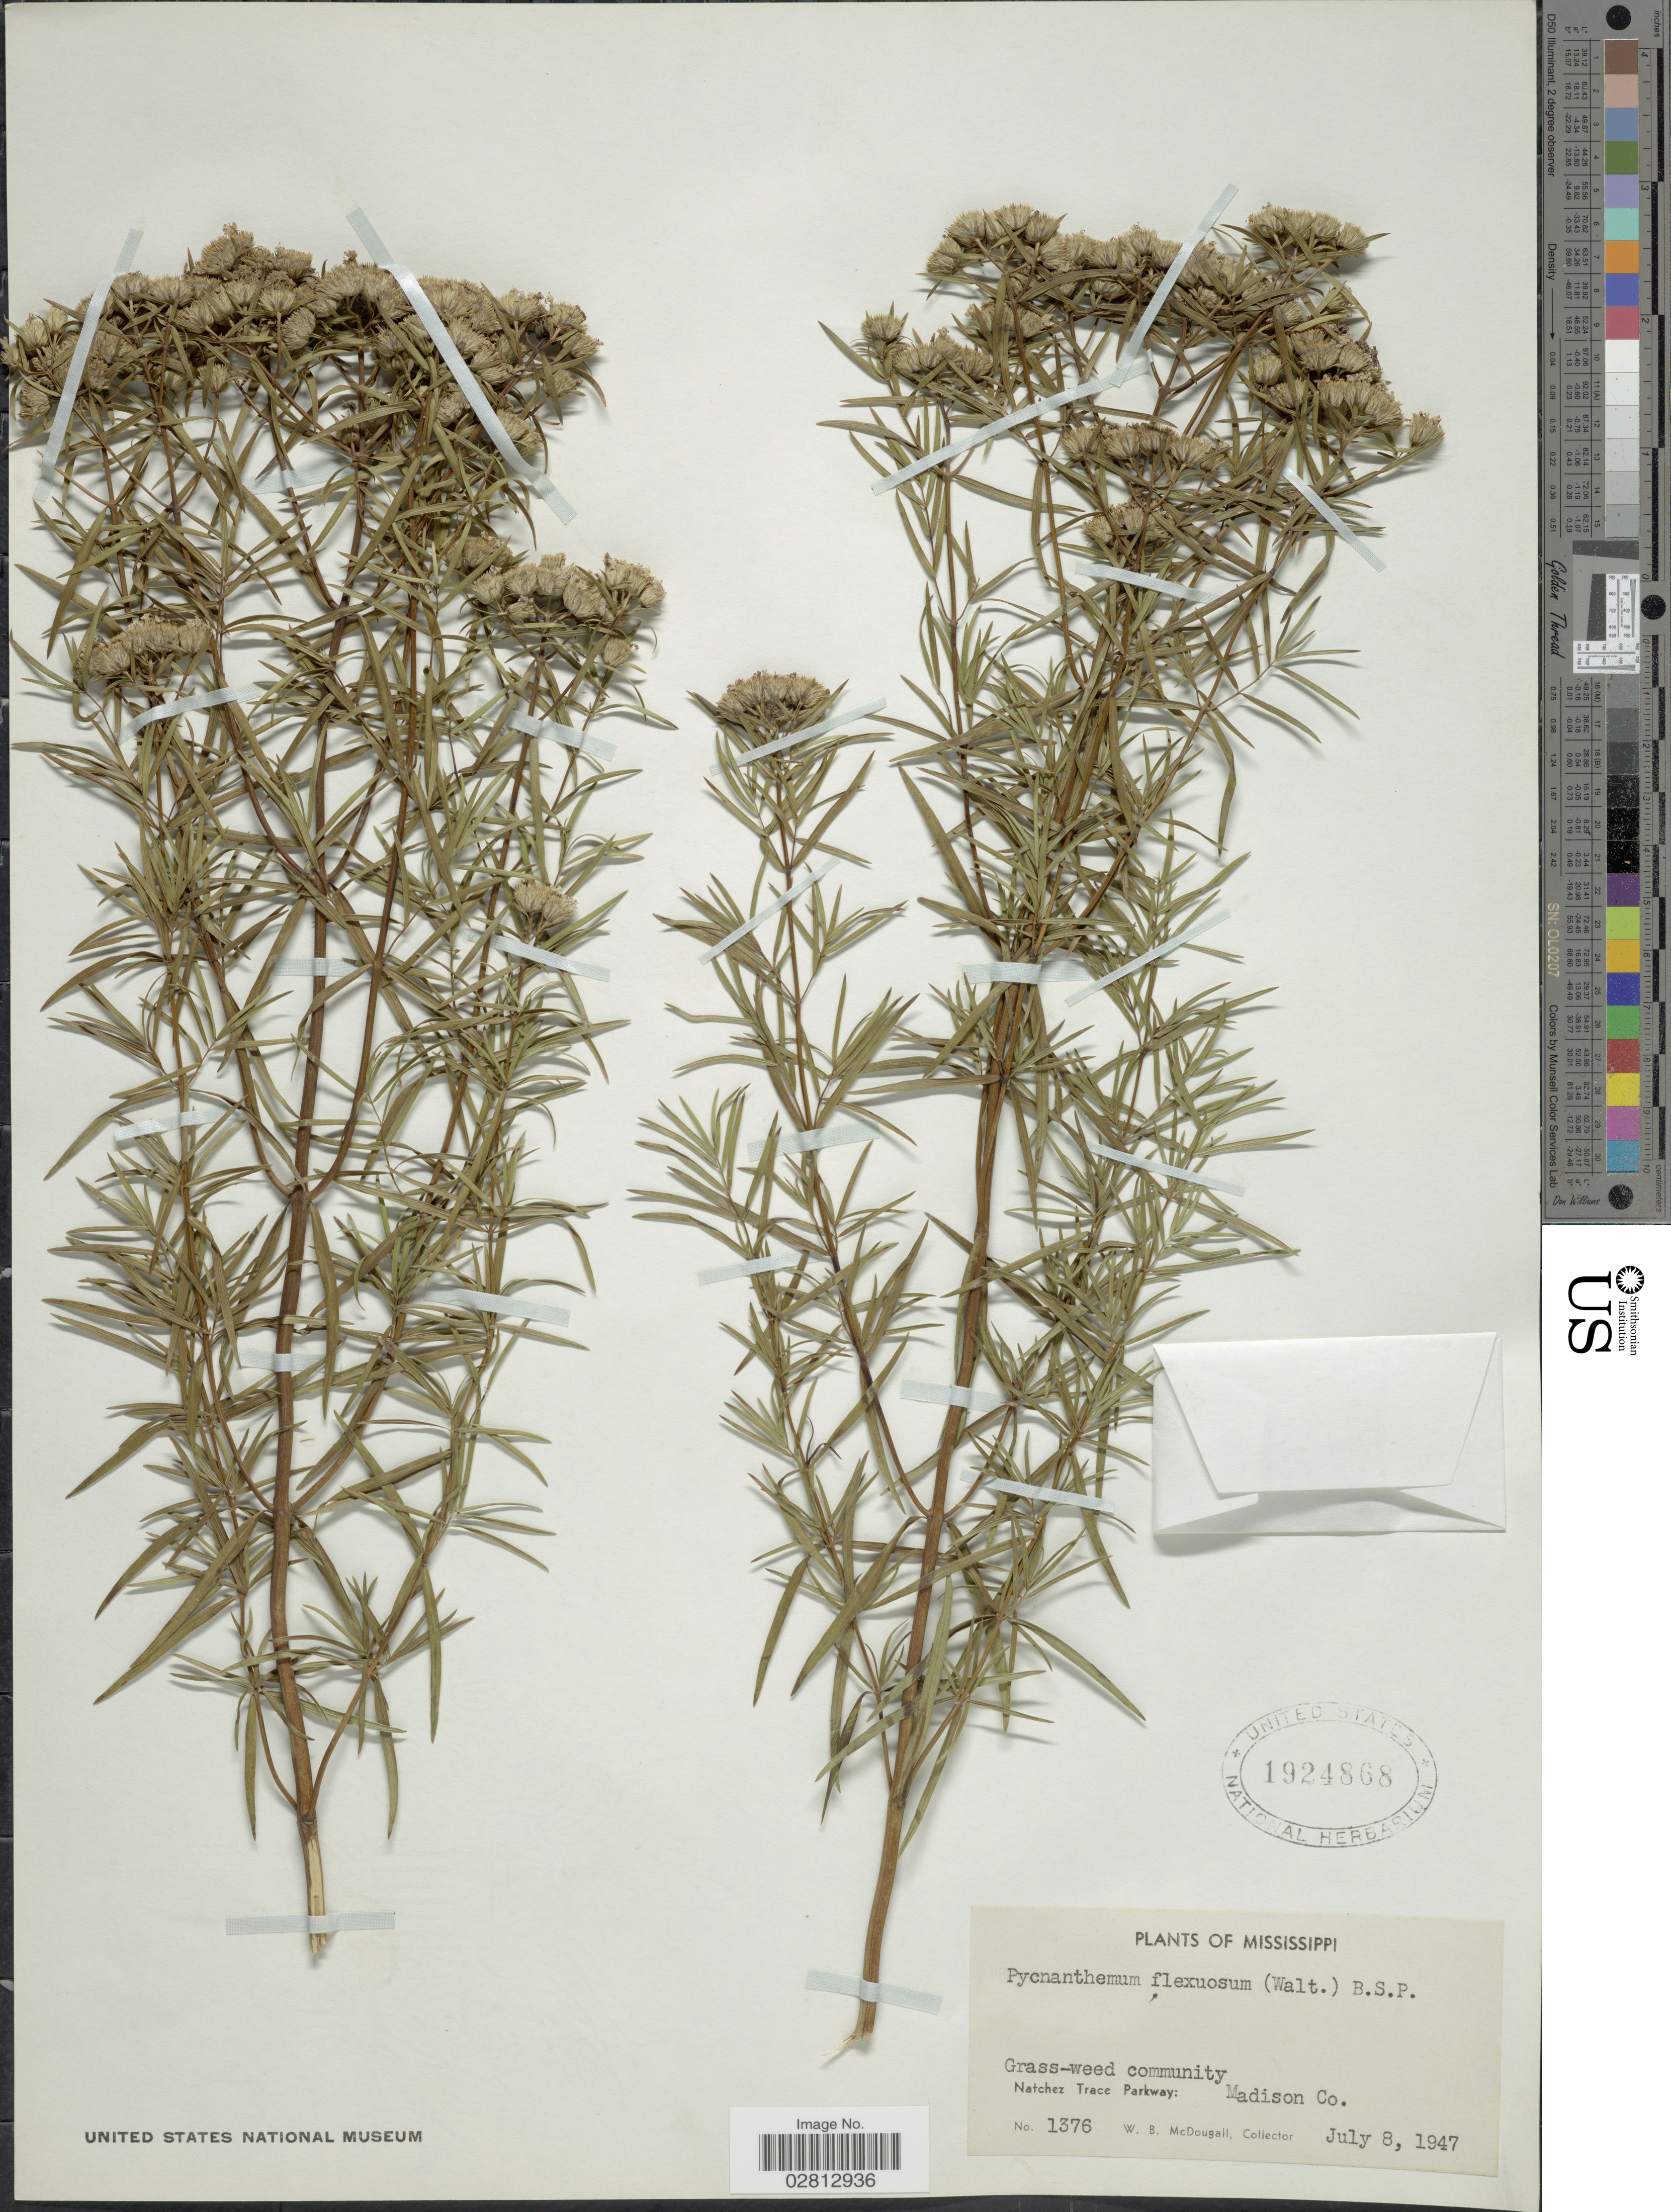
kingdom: Plantae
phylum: Tracheophyta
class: Magnoliopsida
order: Lamiales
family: Lamiaceae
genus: Pycnanthemum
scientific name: Pycnanthemum tenuifolium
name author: Schrad.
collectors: W. B. McDougall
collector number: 1376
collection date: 1947-07-08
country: United States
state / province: Mississippi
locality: Natchez Trace Parkway: Madison Co.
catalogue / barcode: US 1924868